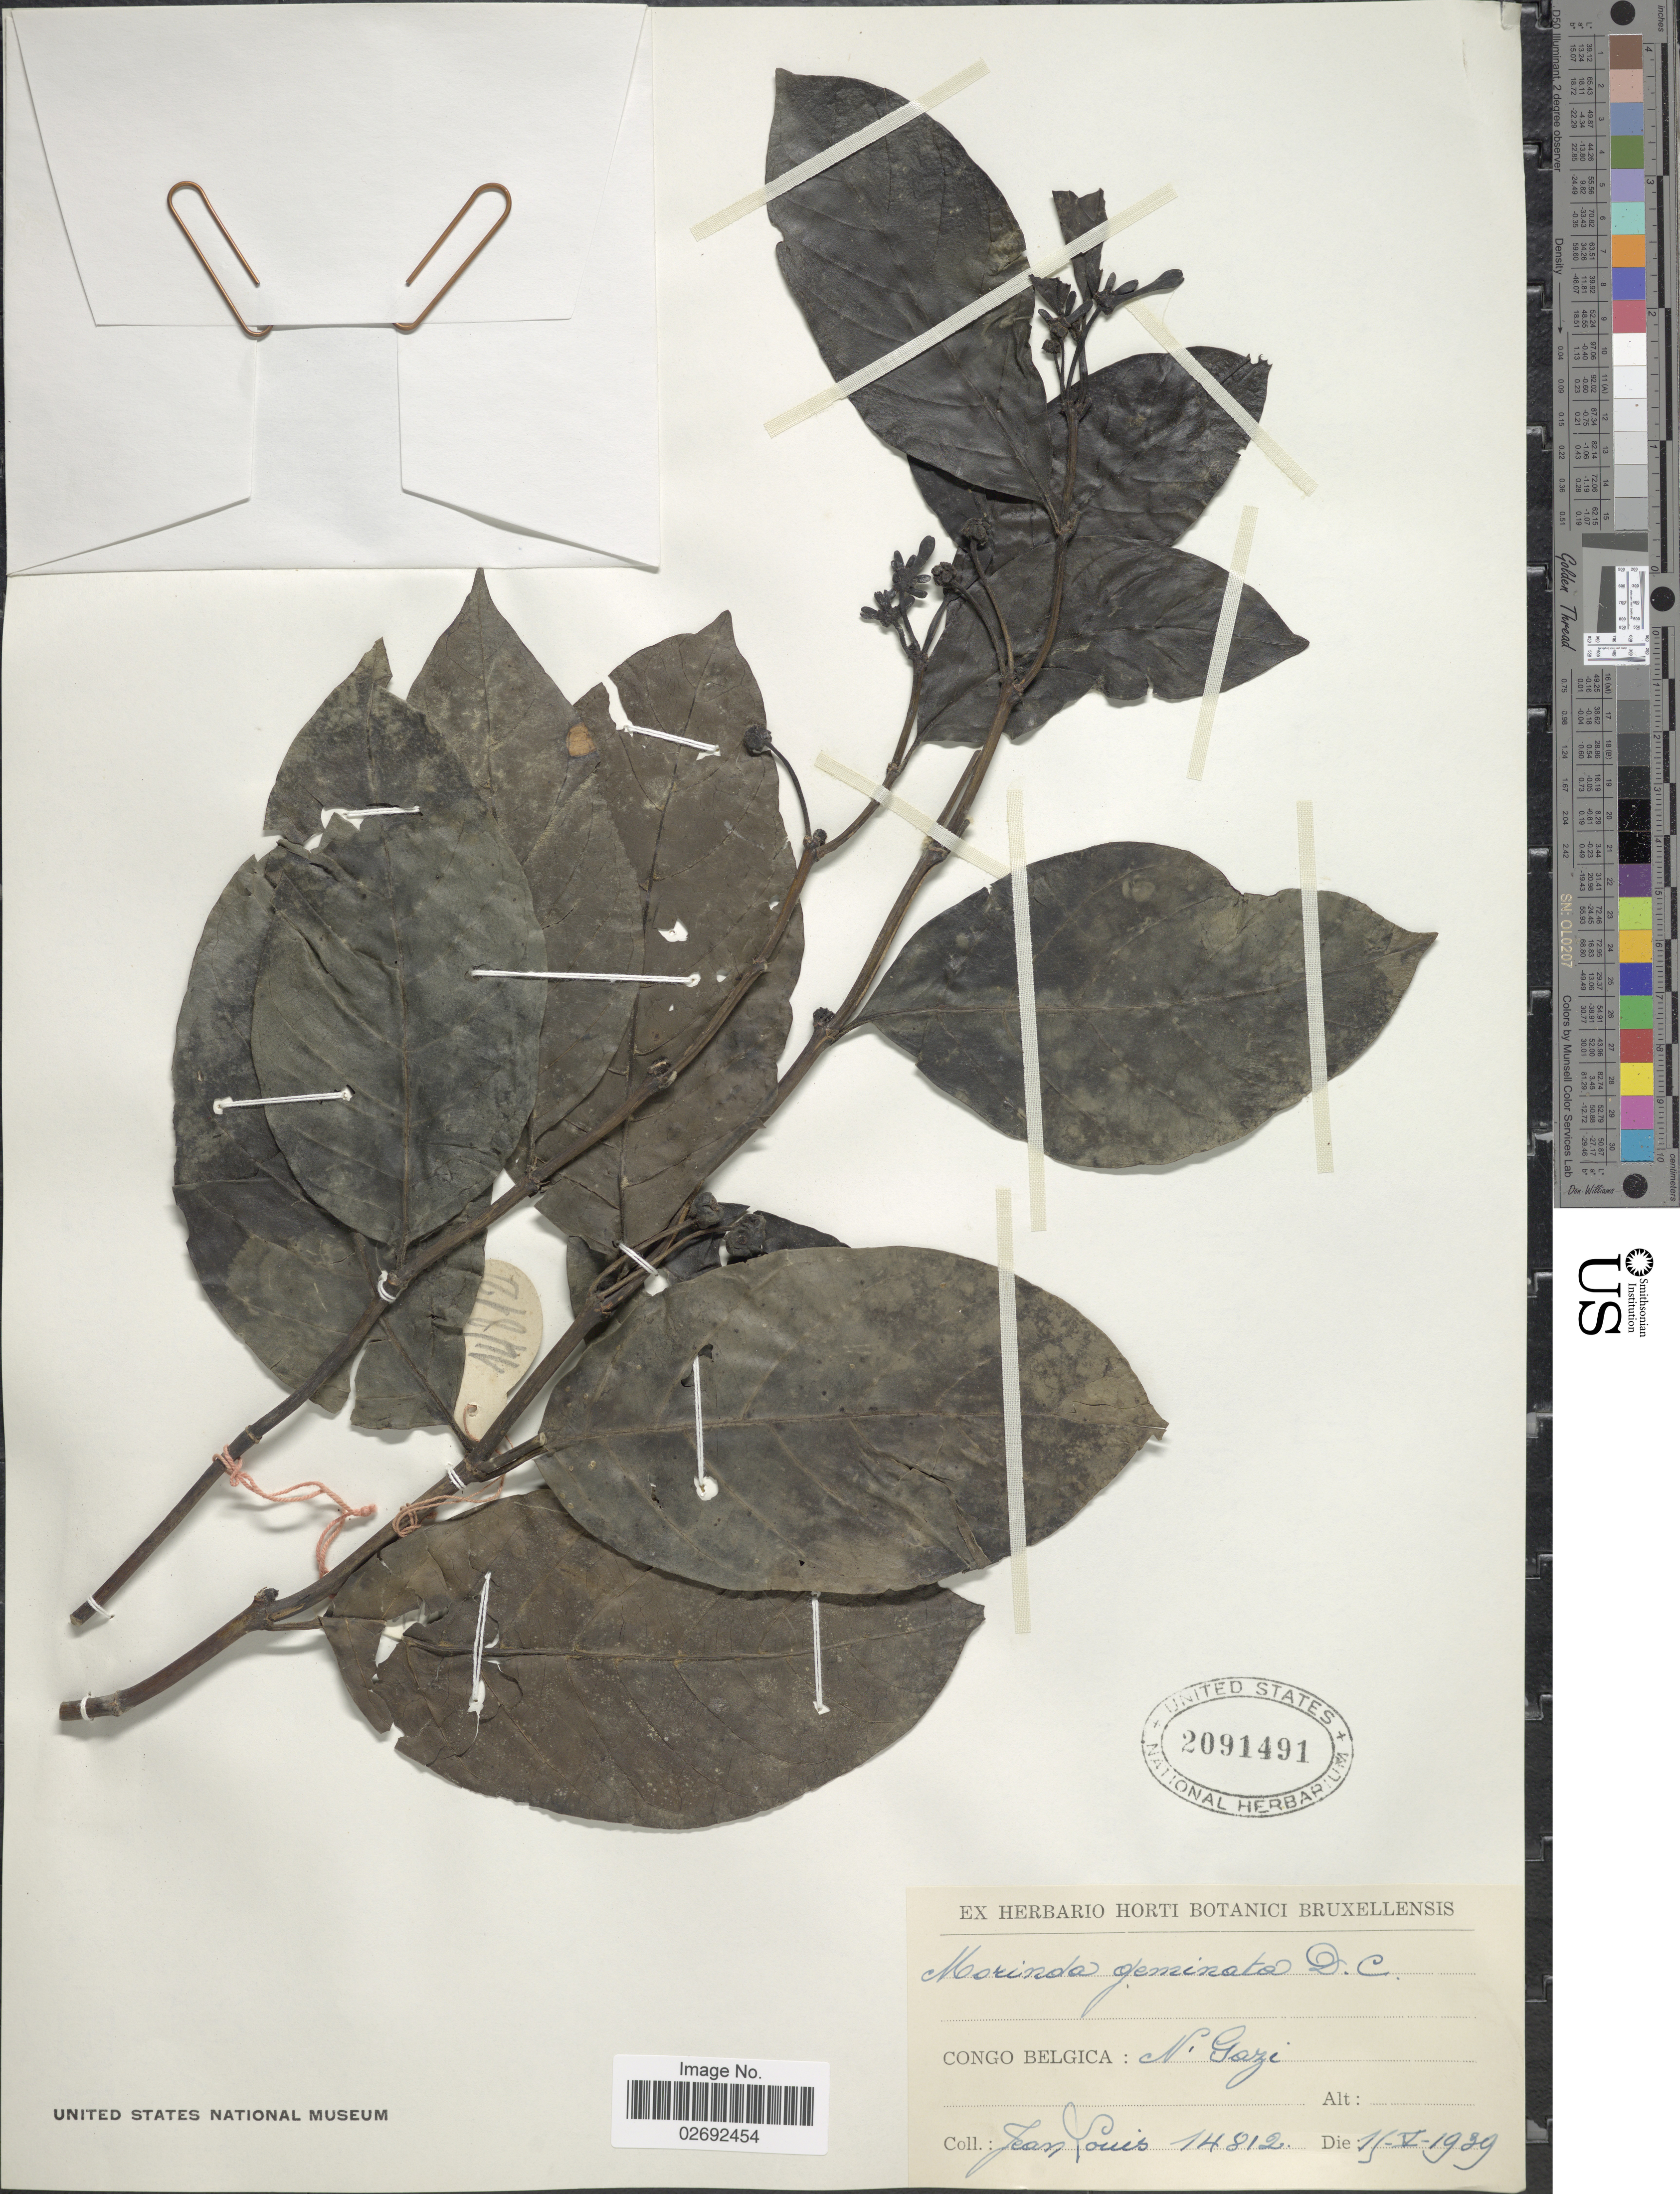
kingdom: Plantae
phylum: Tracheophyta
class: Magnoliopsida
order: Gentianales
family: Rubiaceae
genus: Morinda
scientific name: Morinda geminata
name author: DC.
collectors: J. Louis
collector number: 14812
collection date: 1939-05-15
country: Congo, Democratic Republic of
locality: Congo Belgica: N. Gazi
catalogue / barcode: US 2091491